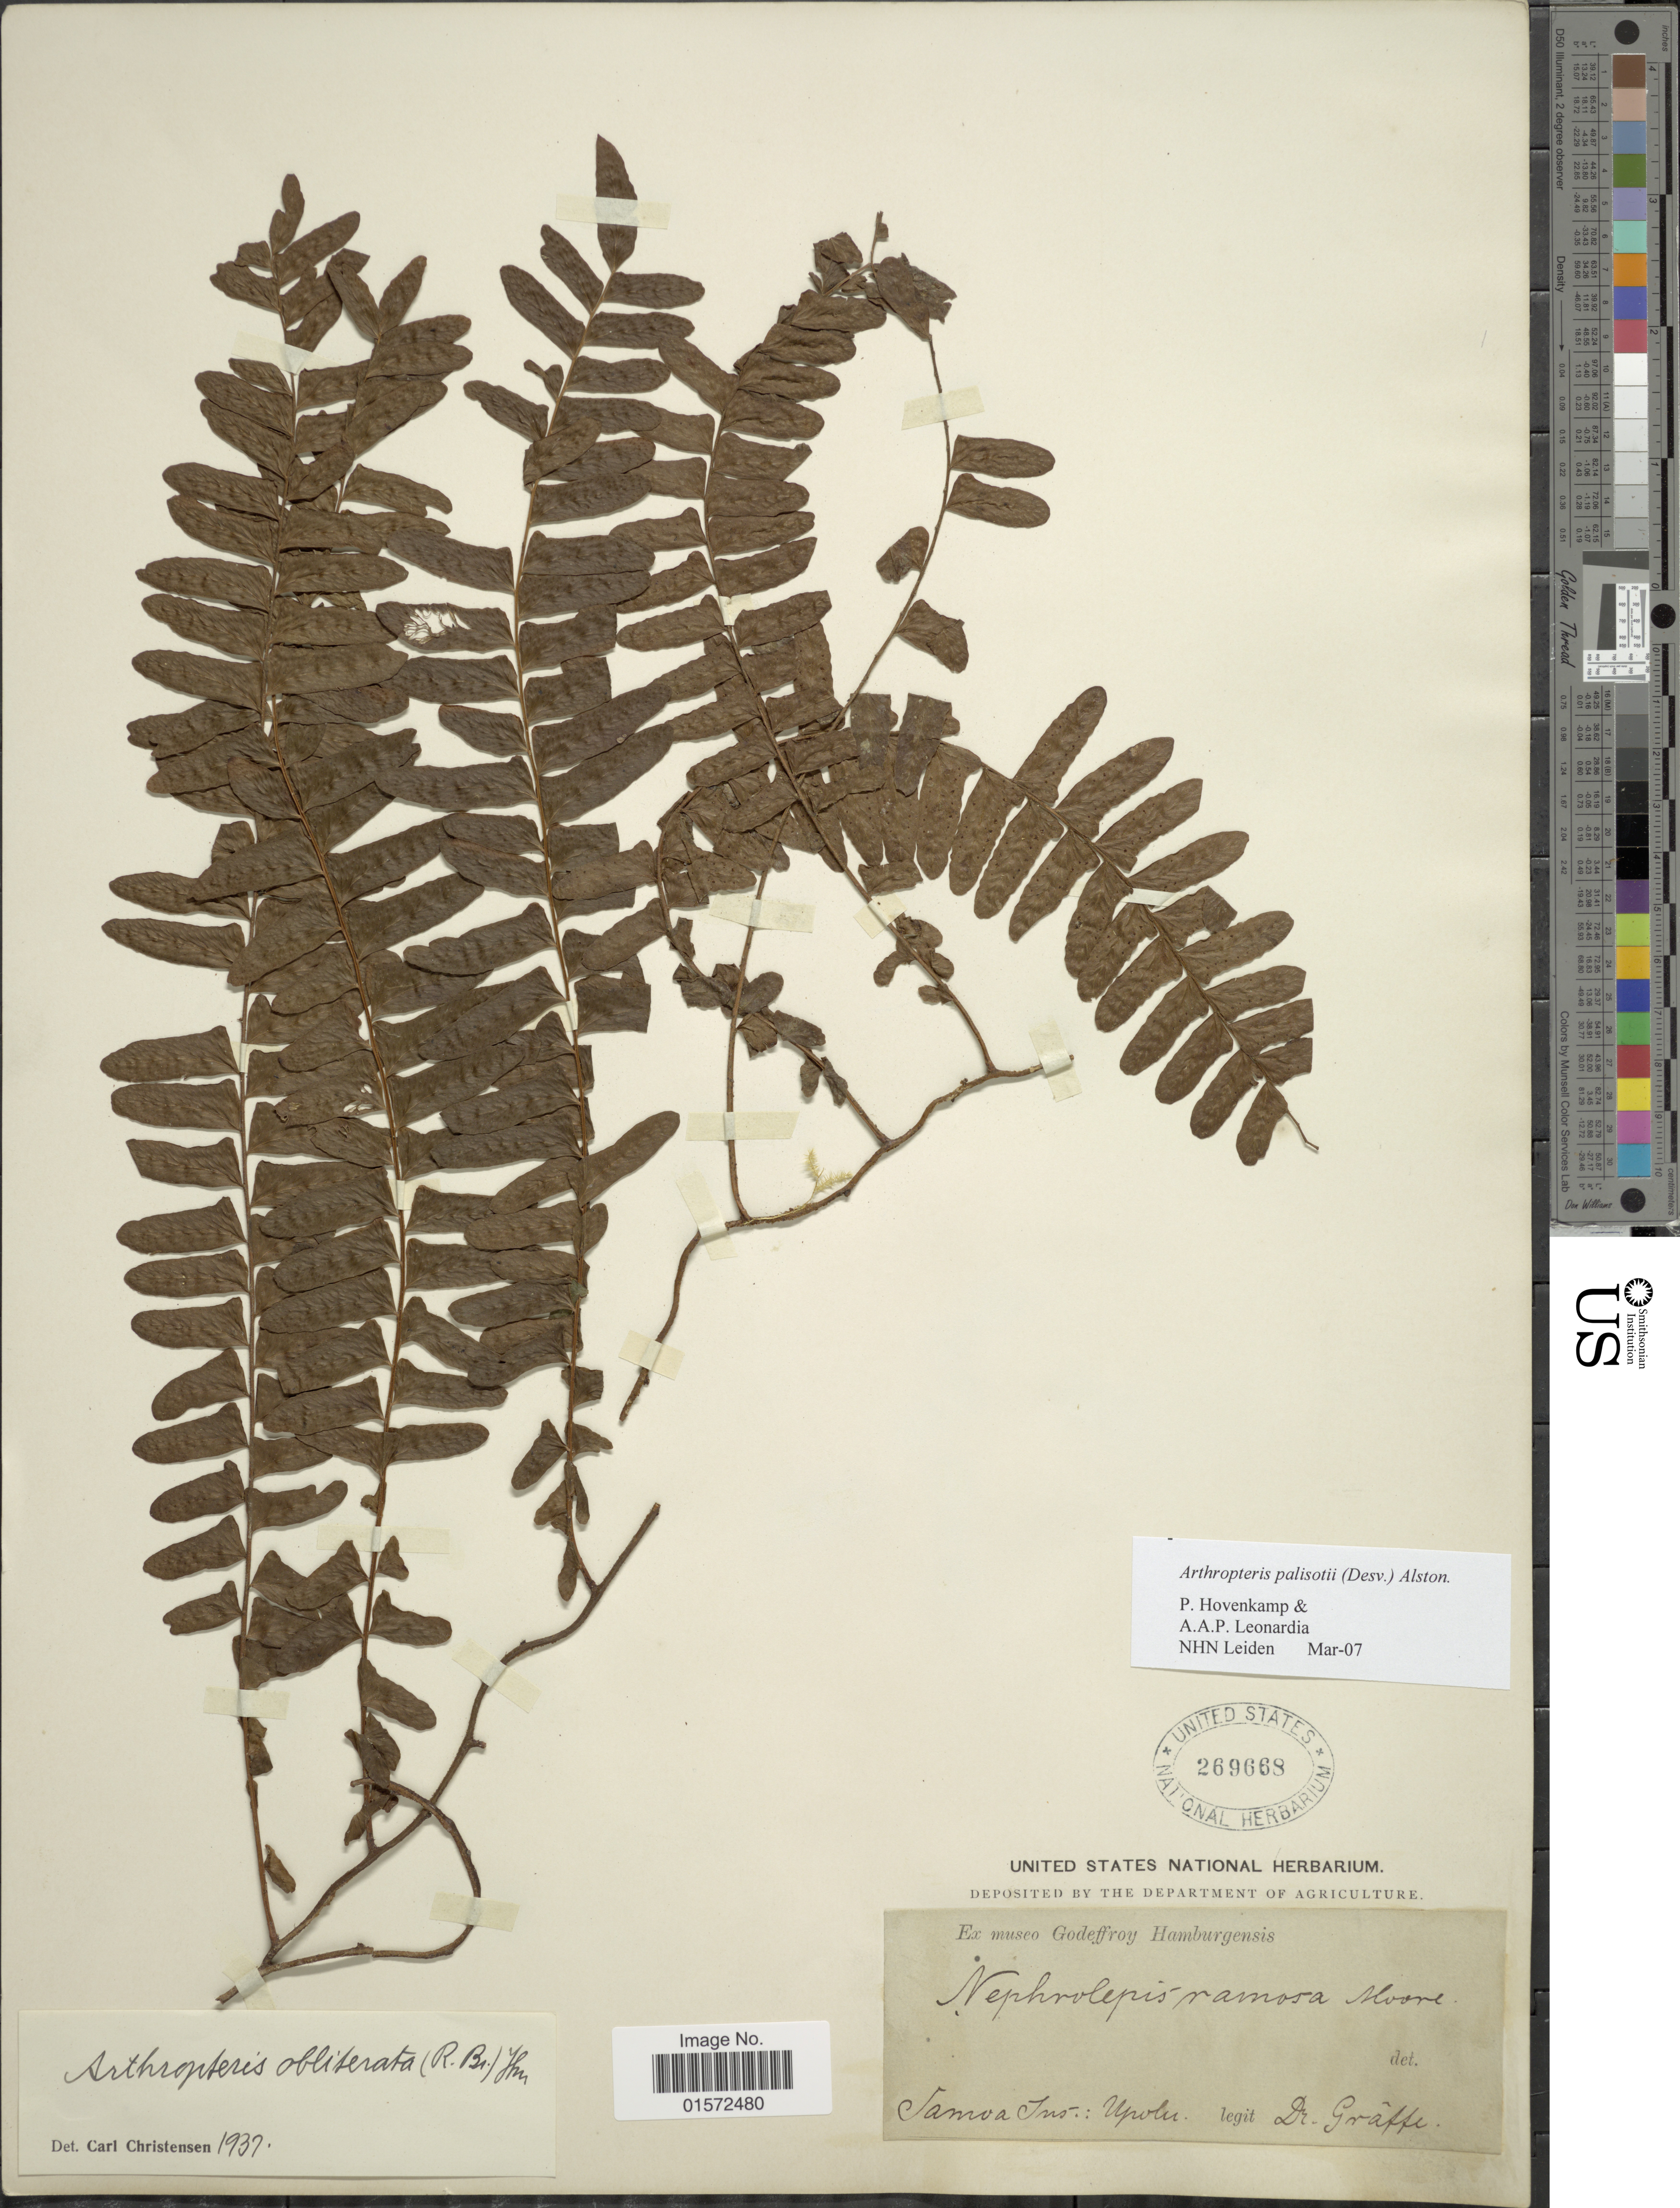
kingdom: Plantae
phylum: Tracheophyta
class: Polypodiopsida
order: Polypodiales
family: Tectariaceae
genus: Arthropteris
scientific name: Arthropteris palisotii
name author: (Desv.) Alston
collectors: Graeffe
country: Samoa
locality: Upolu, Samoan island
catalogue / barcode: US 269668